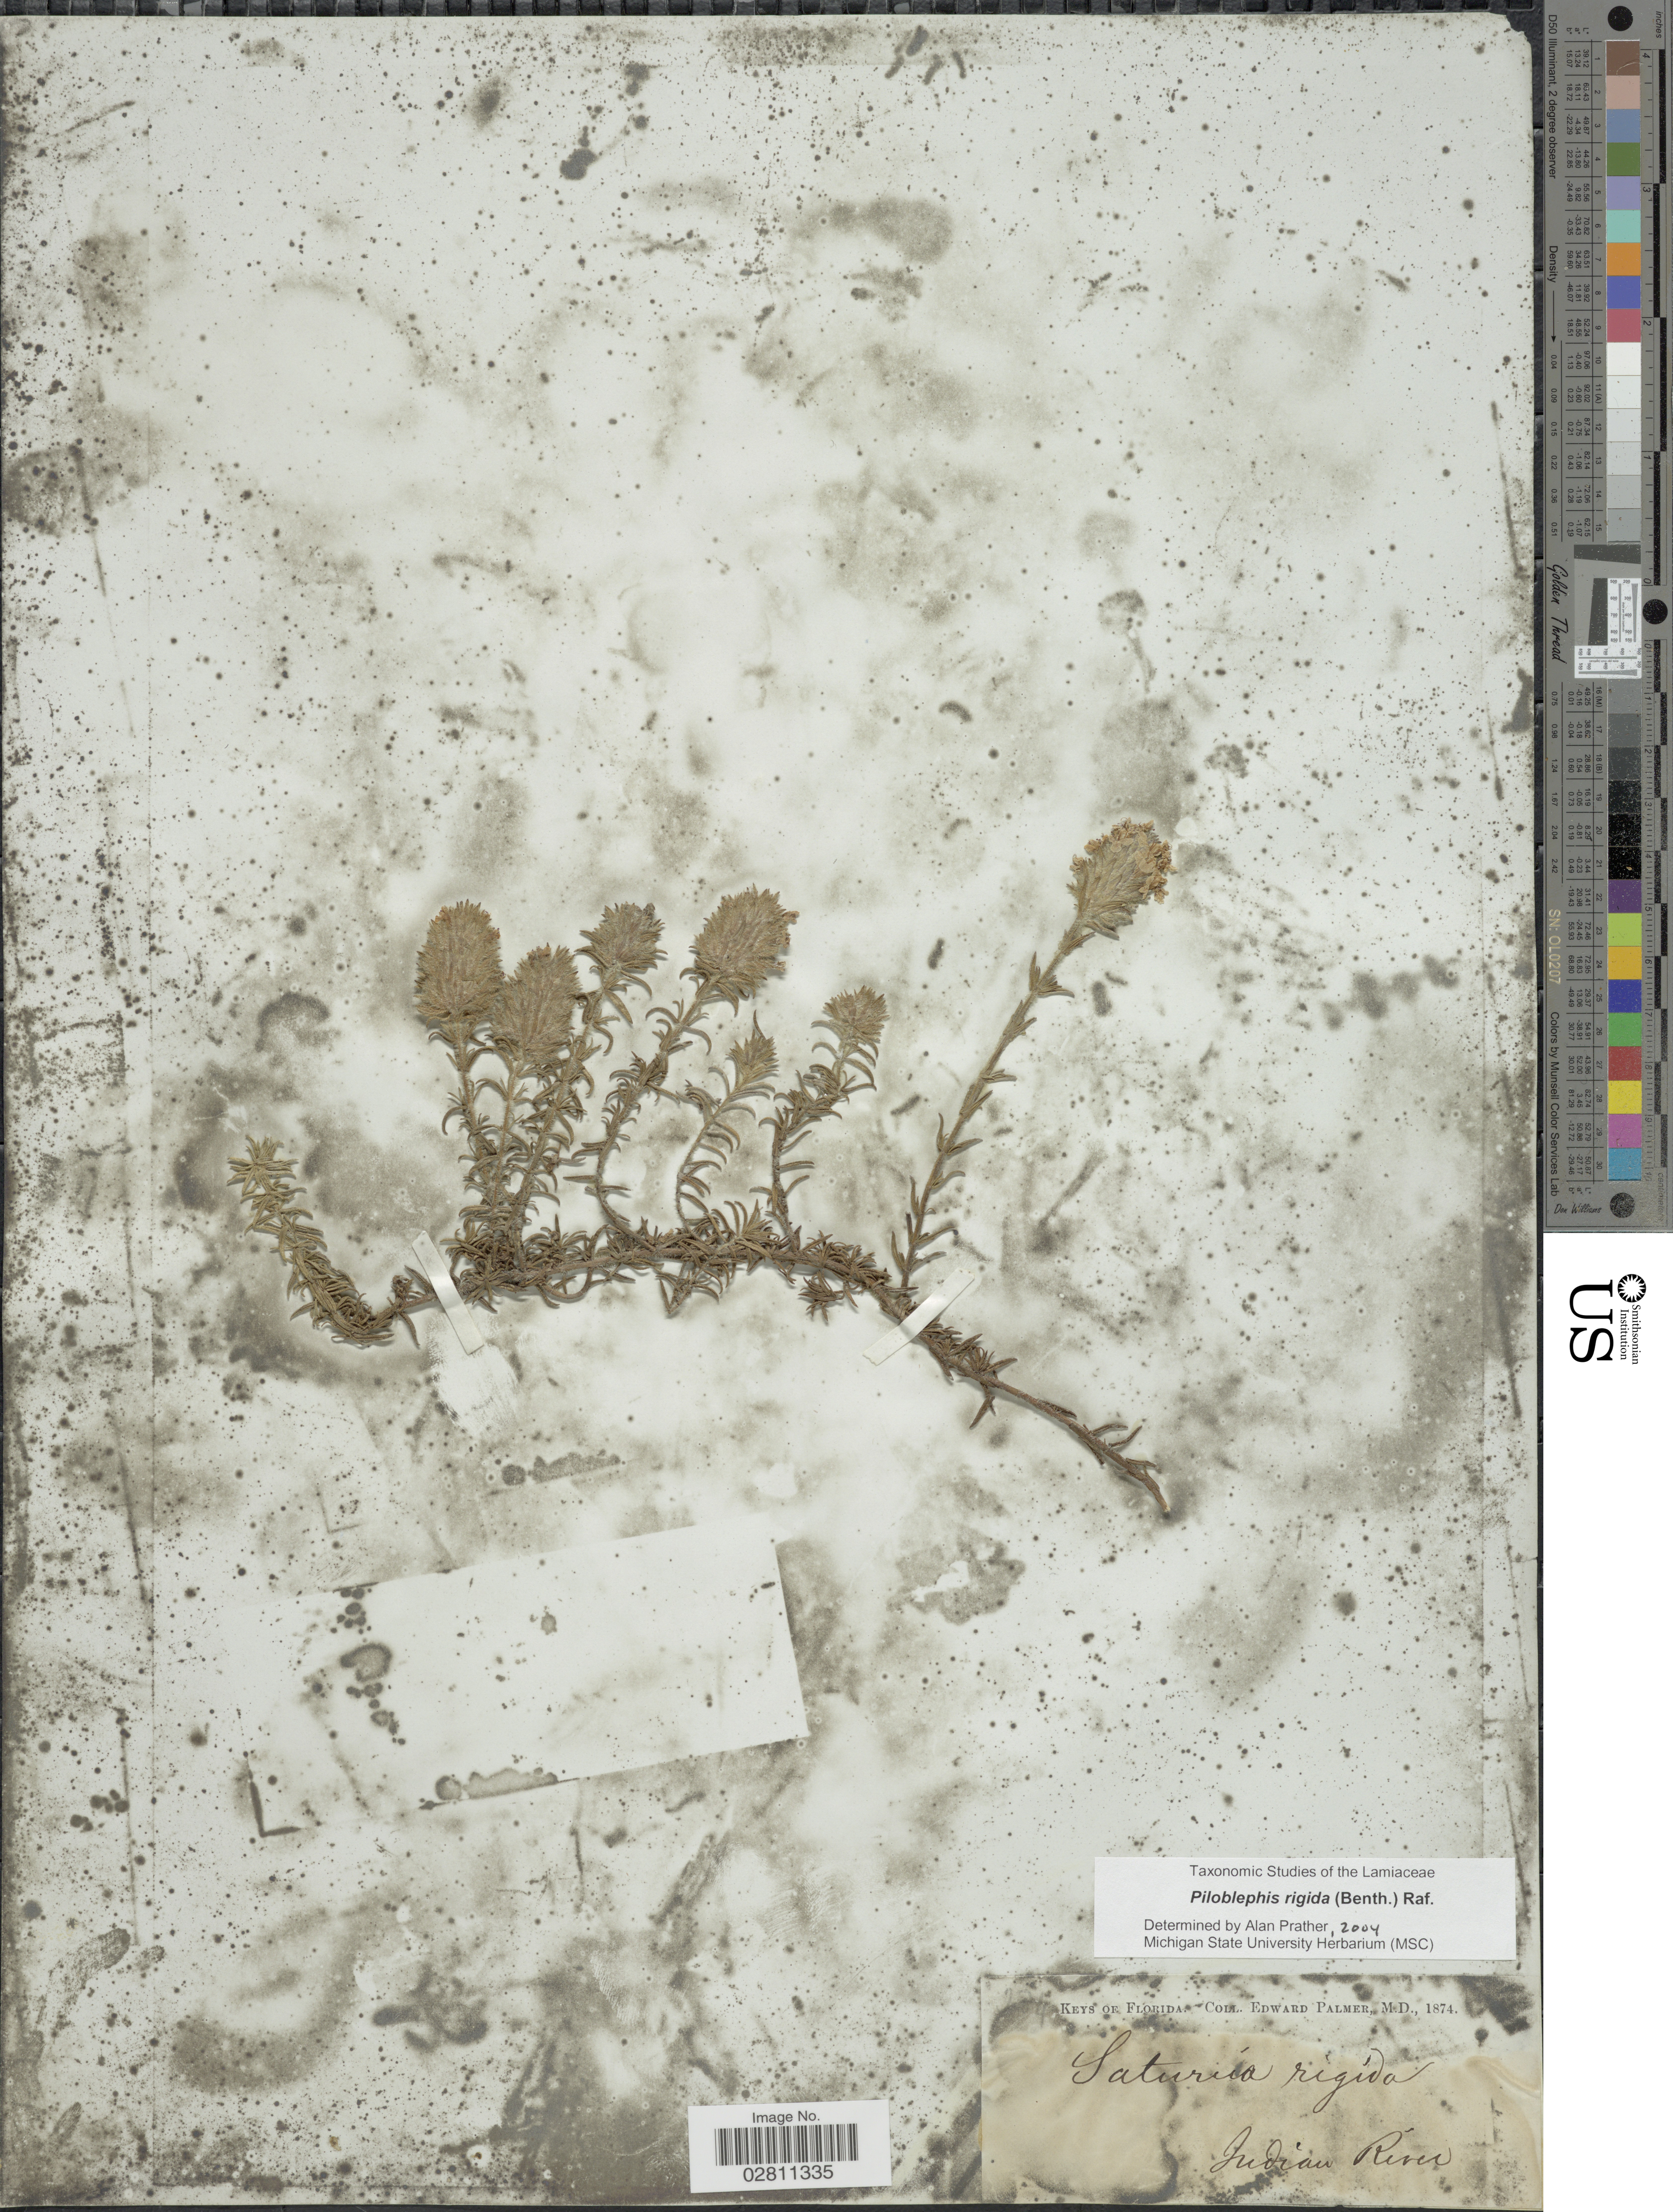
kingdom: Plantae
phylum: Tracheophyta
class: Magnoliopsida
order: Lamiales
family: Lamiaceae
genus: Piloblephis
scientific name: Piloblephis rigida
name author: (Bartram ex Benth.) Raf.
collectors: E. Palmer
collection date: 1874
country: United States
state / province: Florida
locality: Keys of Florida, Indian River.